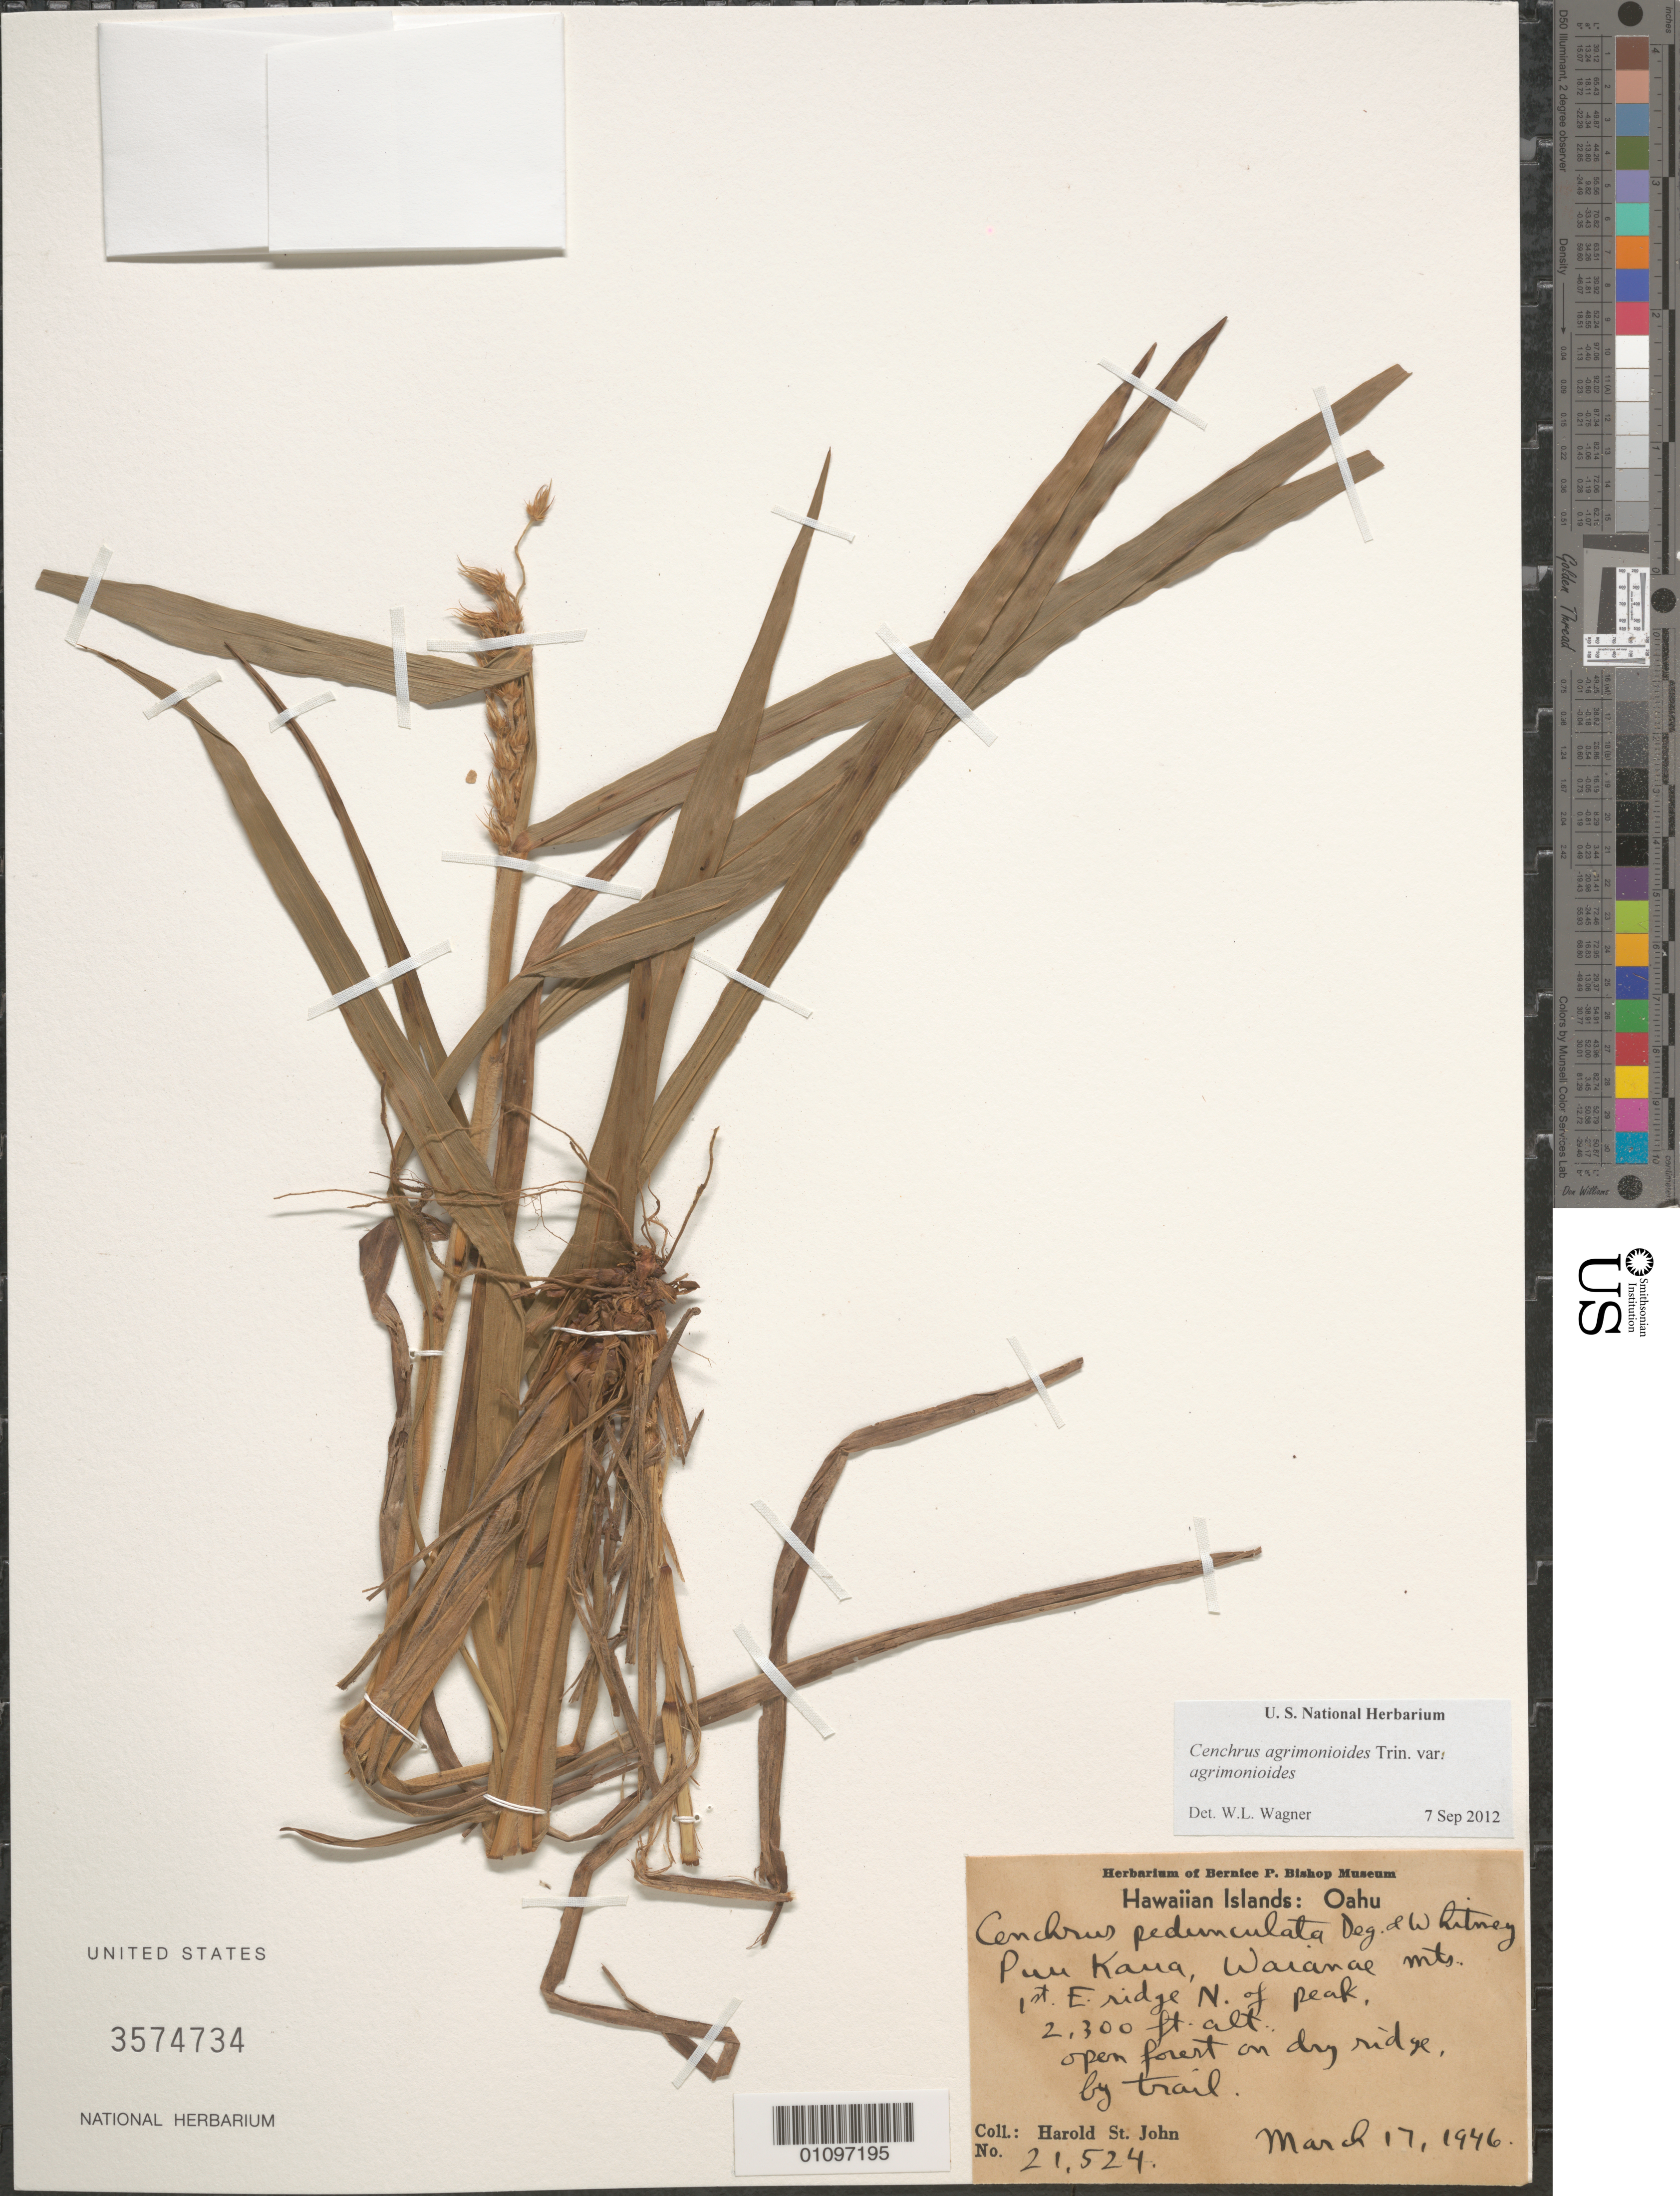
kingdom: Plantae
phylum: Tracheophyta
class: Liliopsida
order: Poales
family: Poaceae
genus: Cenchrus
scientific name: Cenchrus agrimonioides var. agrimonioides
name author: Trin.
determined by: Wagner, W. L., (BOT), Smithsonian Institution - National Museum of Natural History (UNITED STATES)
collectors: H. St. John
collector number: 21524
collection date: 1946-03-07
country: United States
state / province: Hawaii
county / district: Honolulu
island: Oahu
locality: Puu Kaua, Waianae mts., 1st ridge N of peak, by trail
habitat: open forest on dry ridge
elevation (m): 701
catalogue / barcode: US 3574734